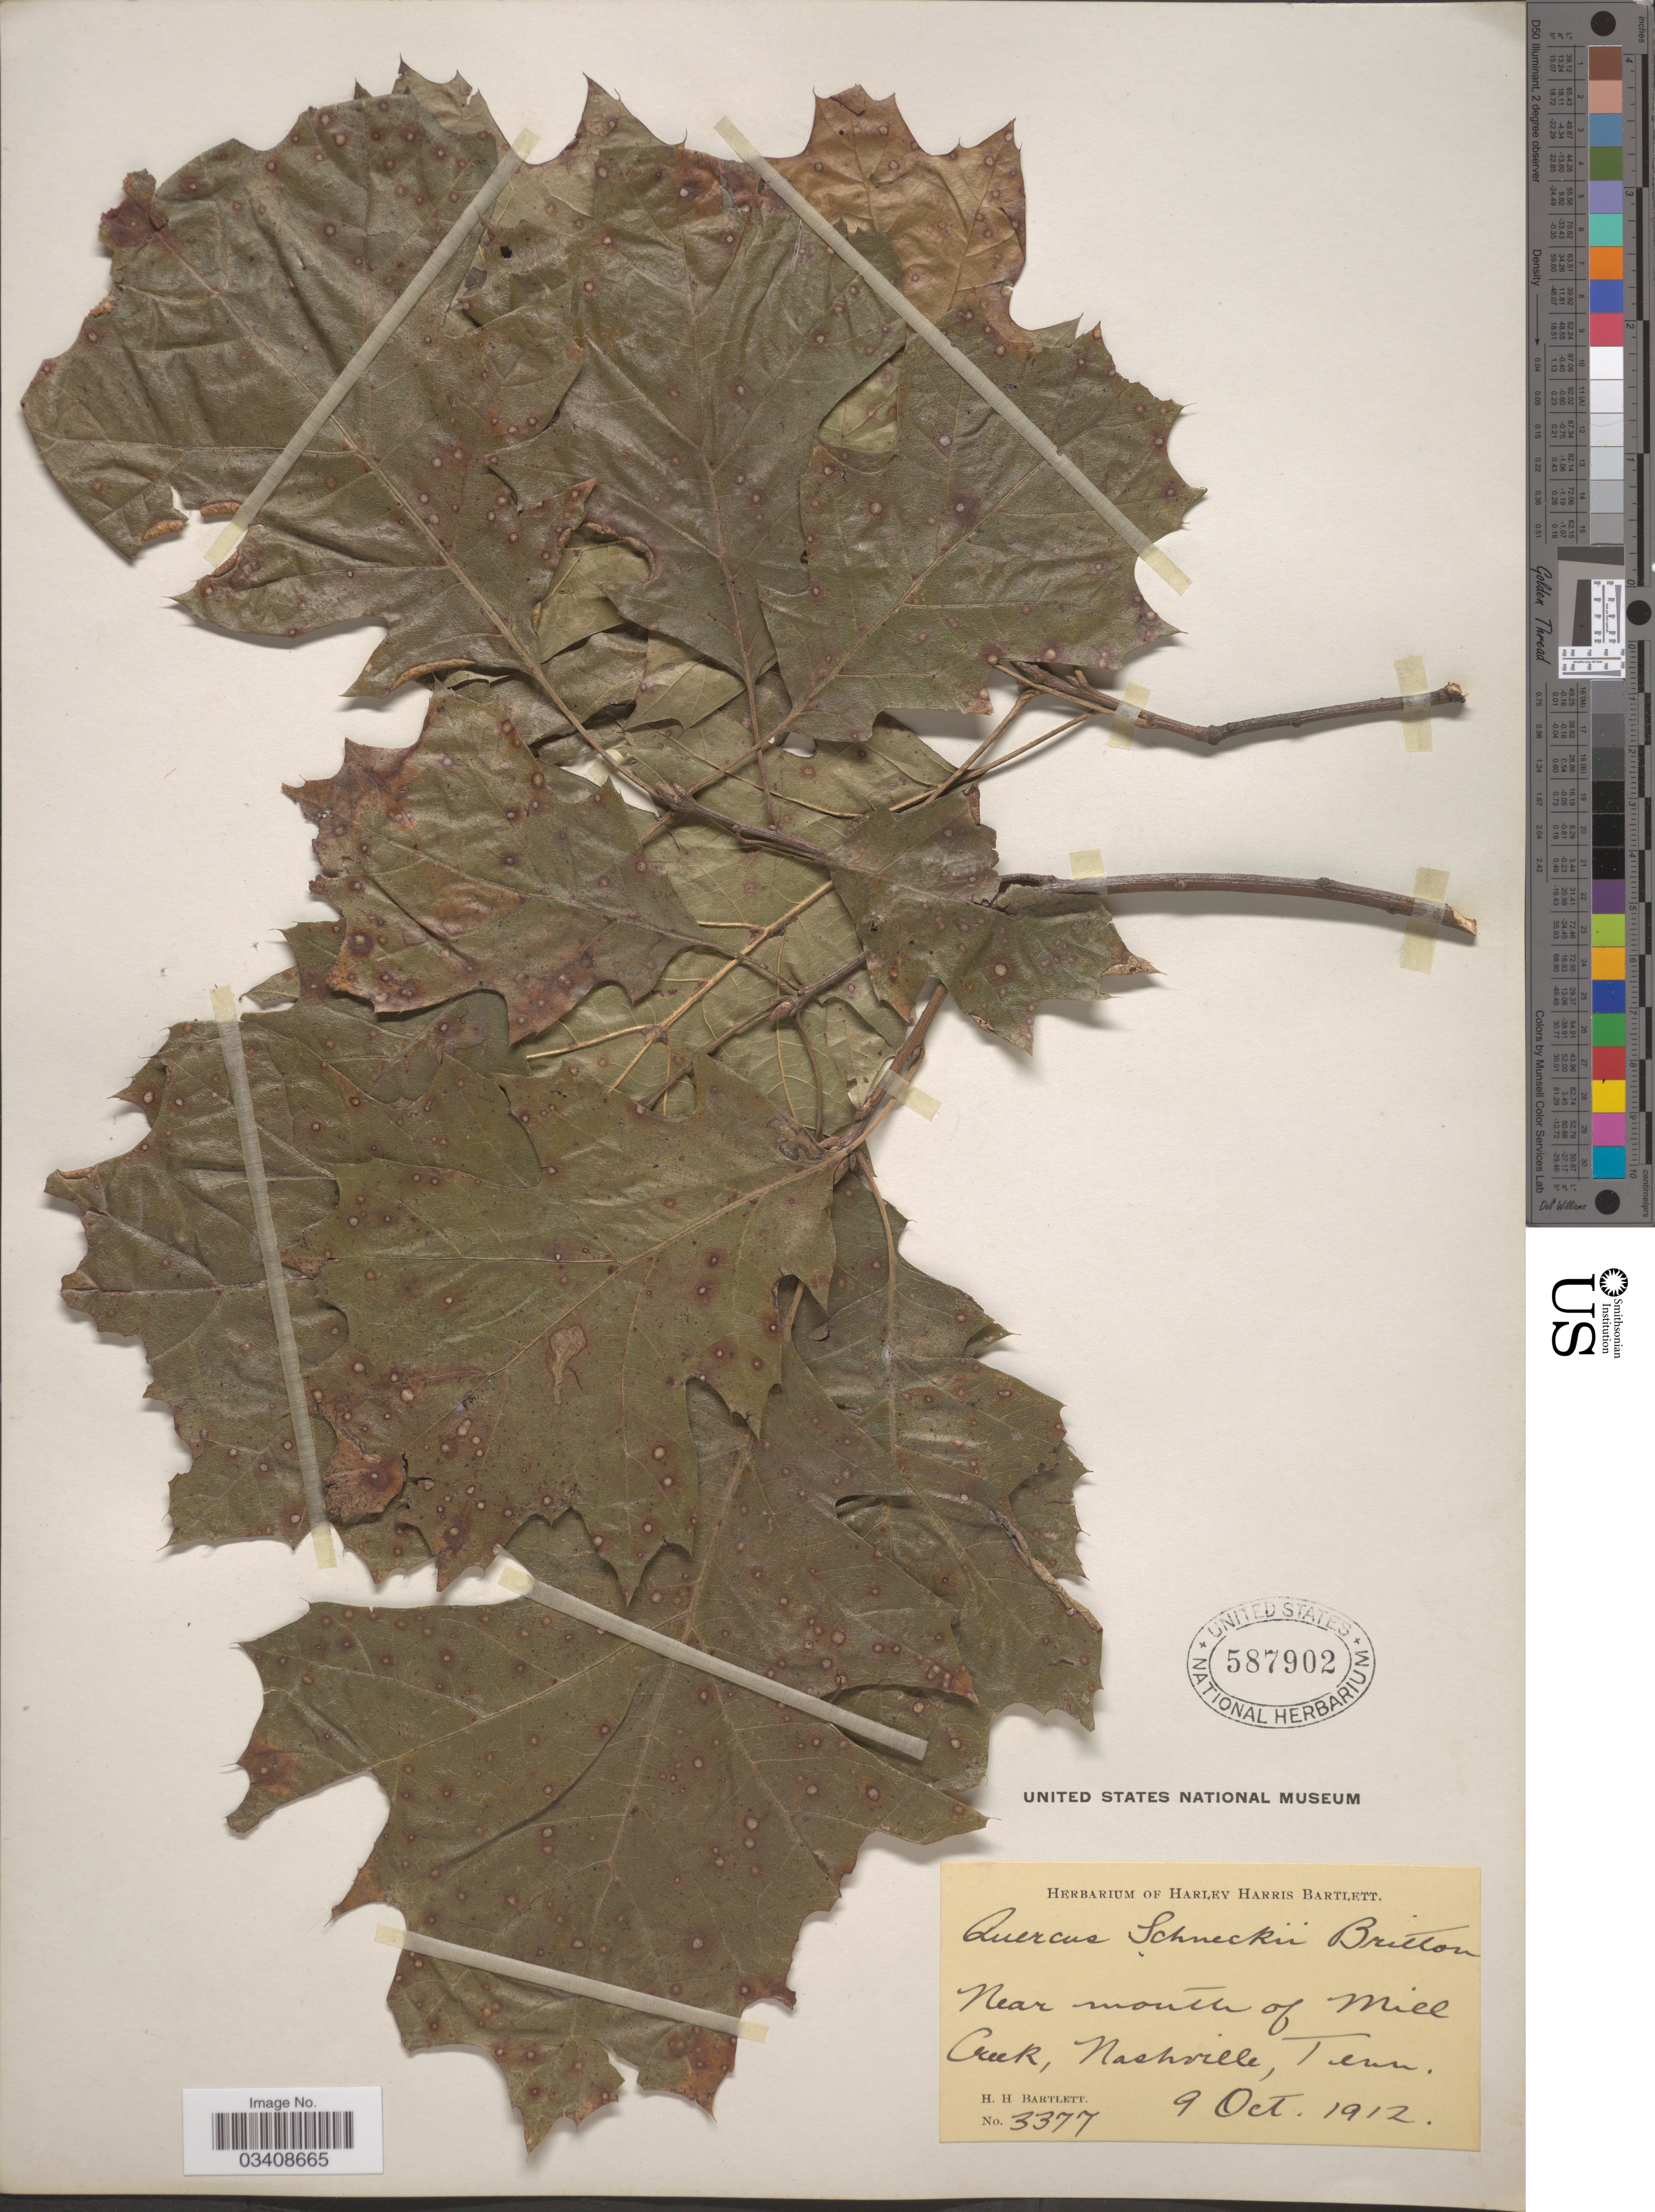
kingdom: Plantae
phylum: Tracheophyta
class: Magnoliopsida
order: Fagales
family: Fagaceae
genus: Quercus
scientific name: Quercus shumardii var. schneckii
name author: (Britton) Sarg.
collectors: H. H. Bartlett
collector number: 3377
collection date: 1912-10-09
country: United States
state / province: Tennessee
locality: Near mouth of Mill Creek, Nashville.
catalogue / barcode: US 587902